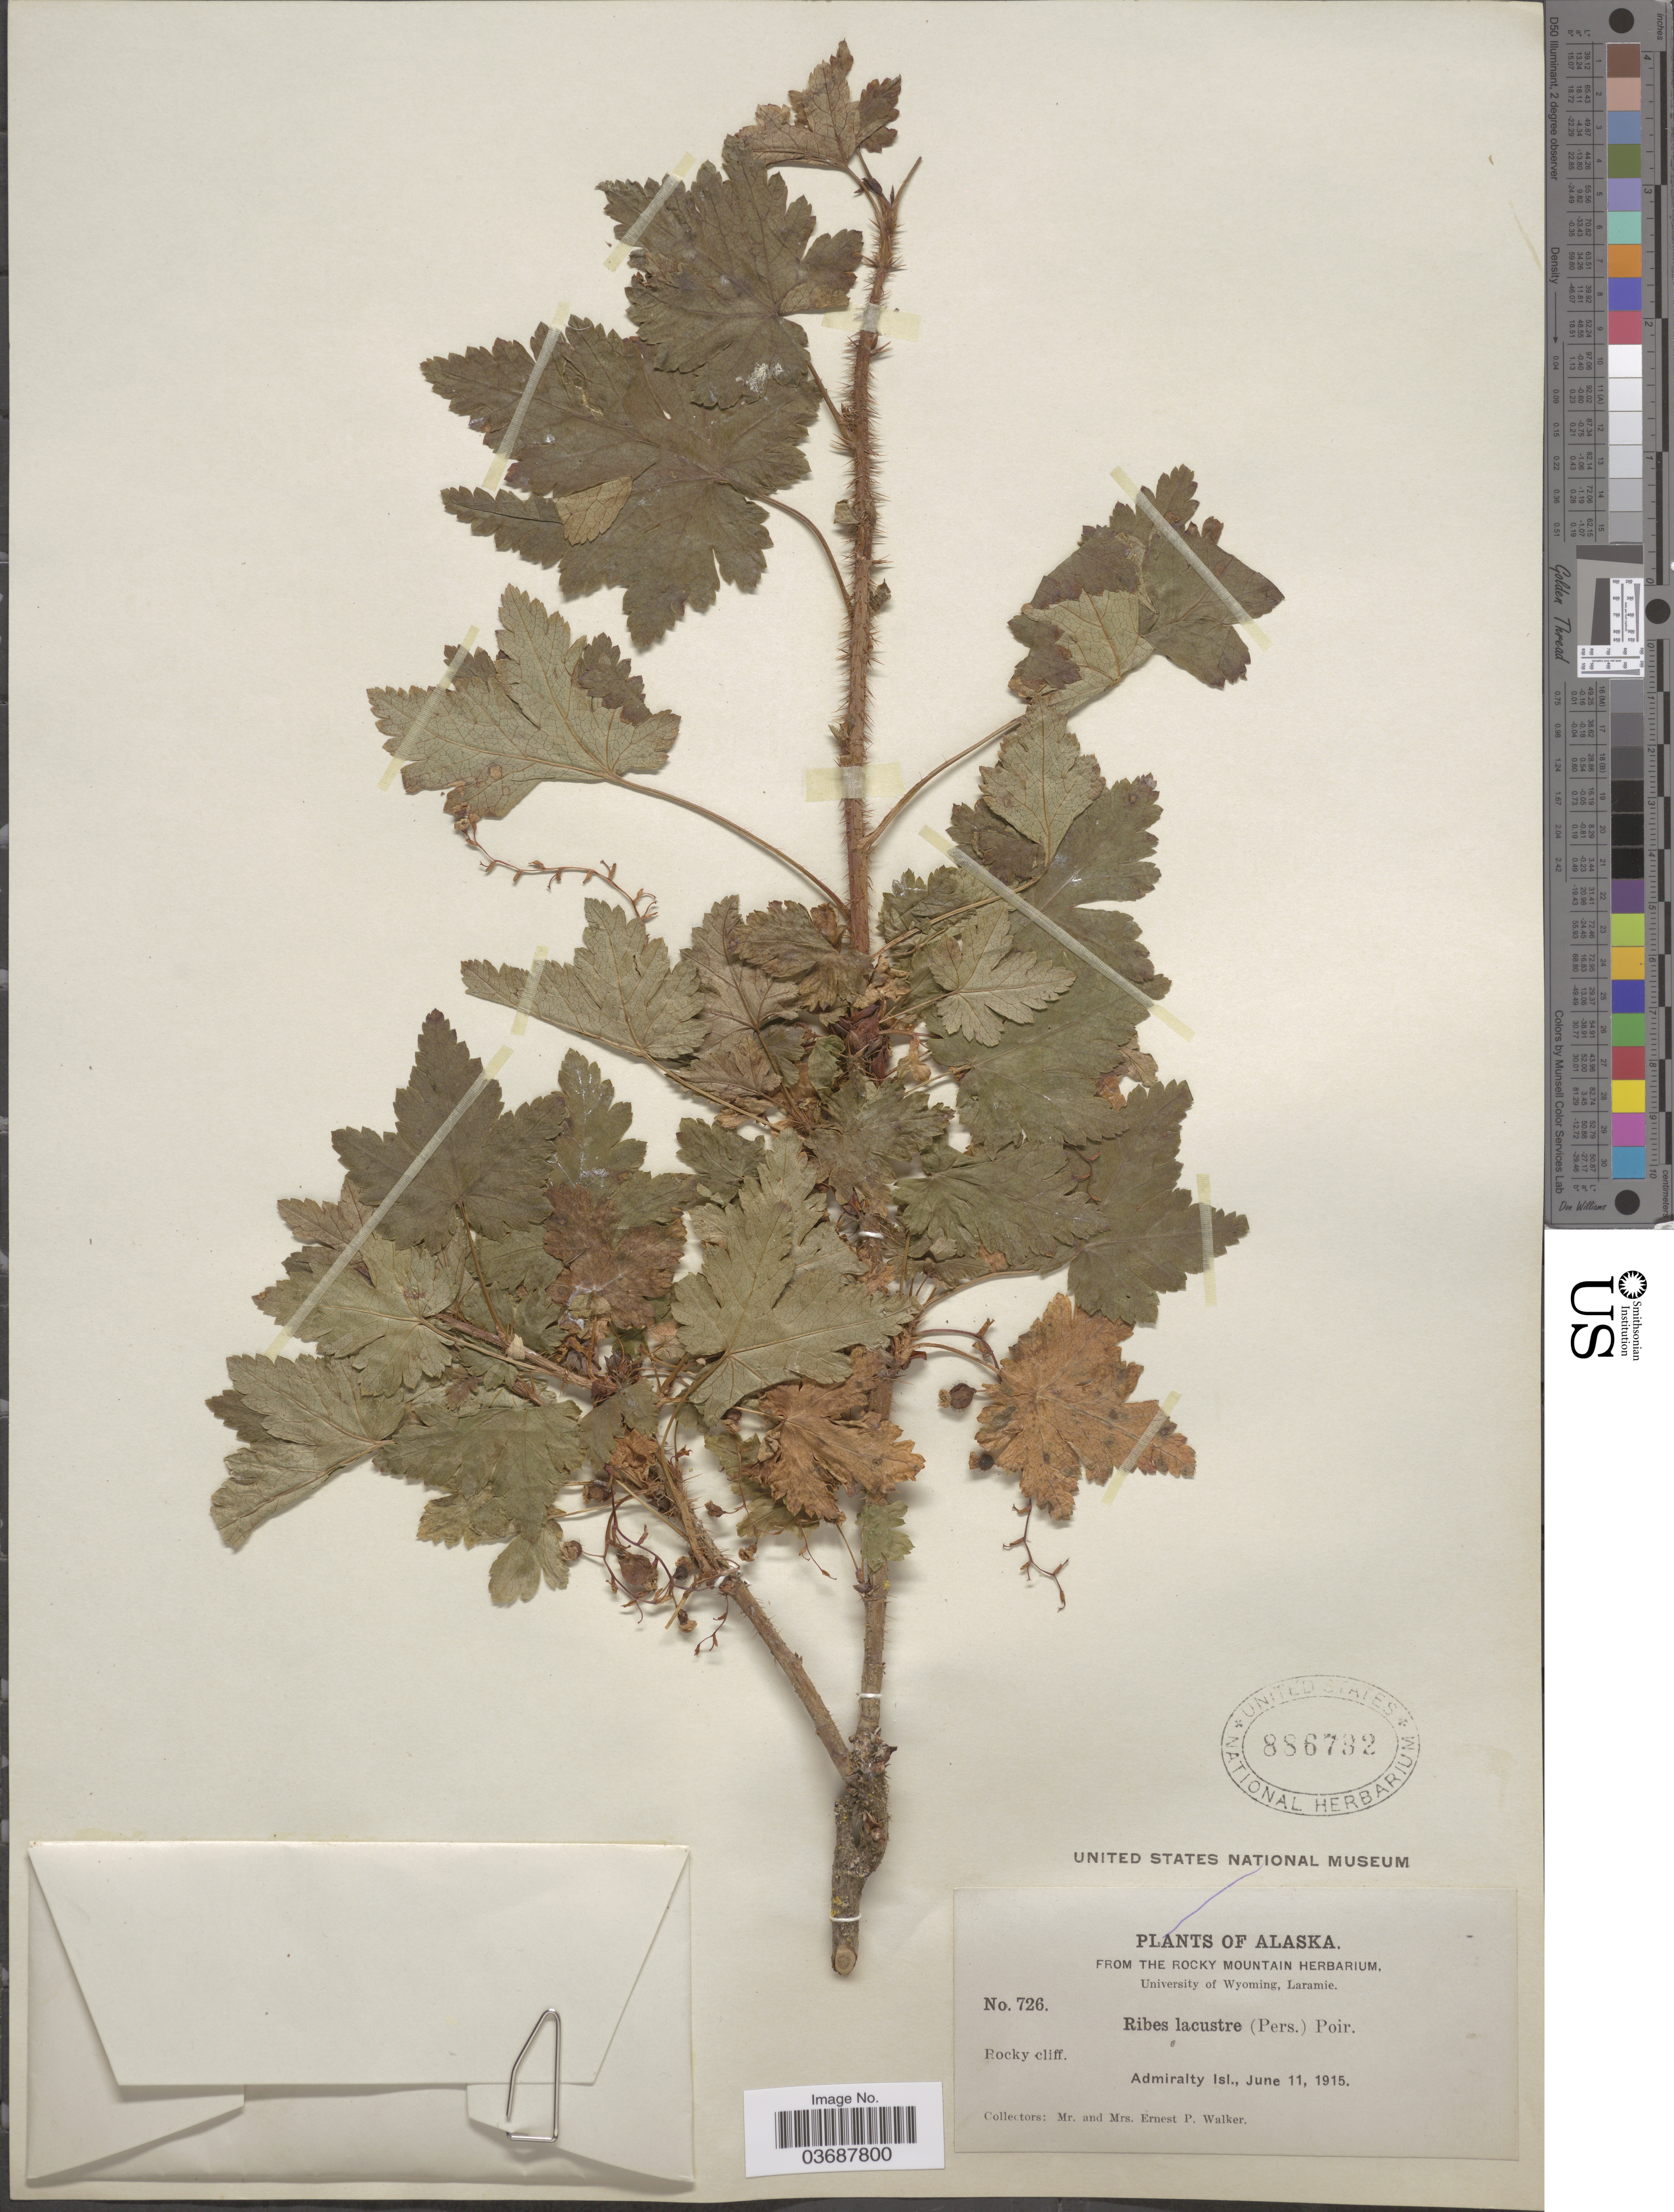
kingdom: Plantae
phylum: Tracheophyta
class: Magnoliopsida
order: Saxifragales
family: Grossulariaceae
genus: Ribes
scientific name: Ribes lacustre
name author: (Pers.) Poir.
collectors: E. P. Walker & E. Walker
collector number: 726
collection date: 1915-06-11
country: United States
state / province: Alaska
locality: Admiralty Isl.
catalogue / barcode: US 886782